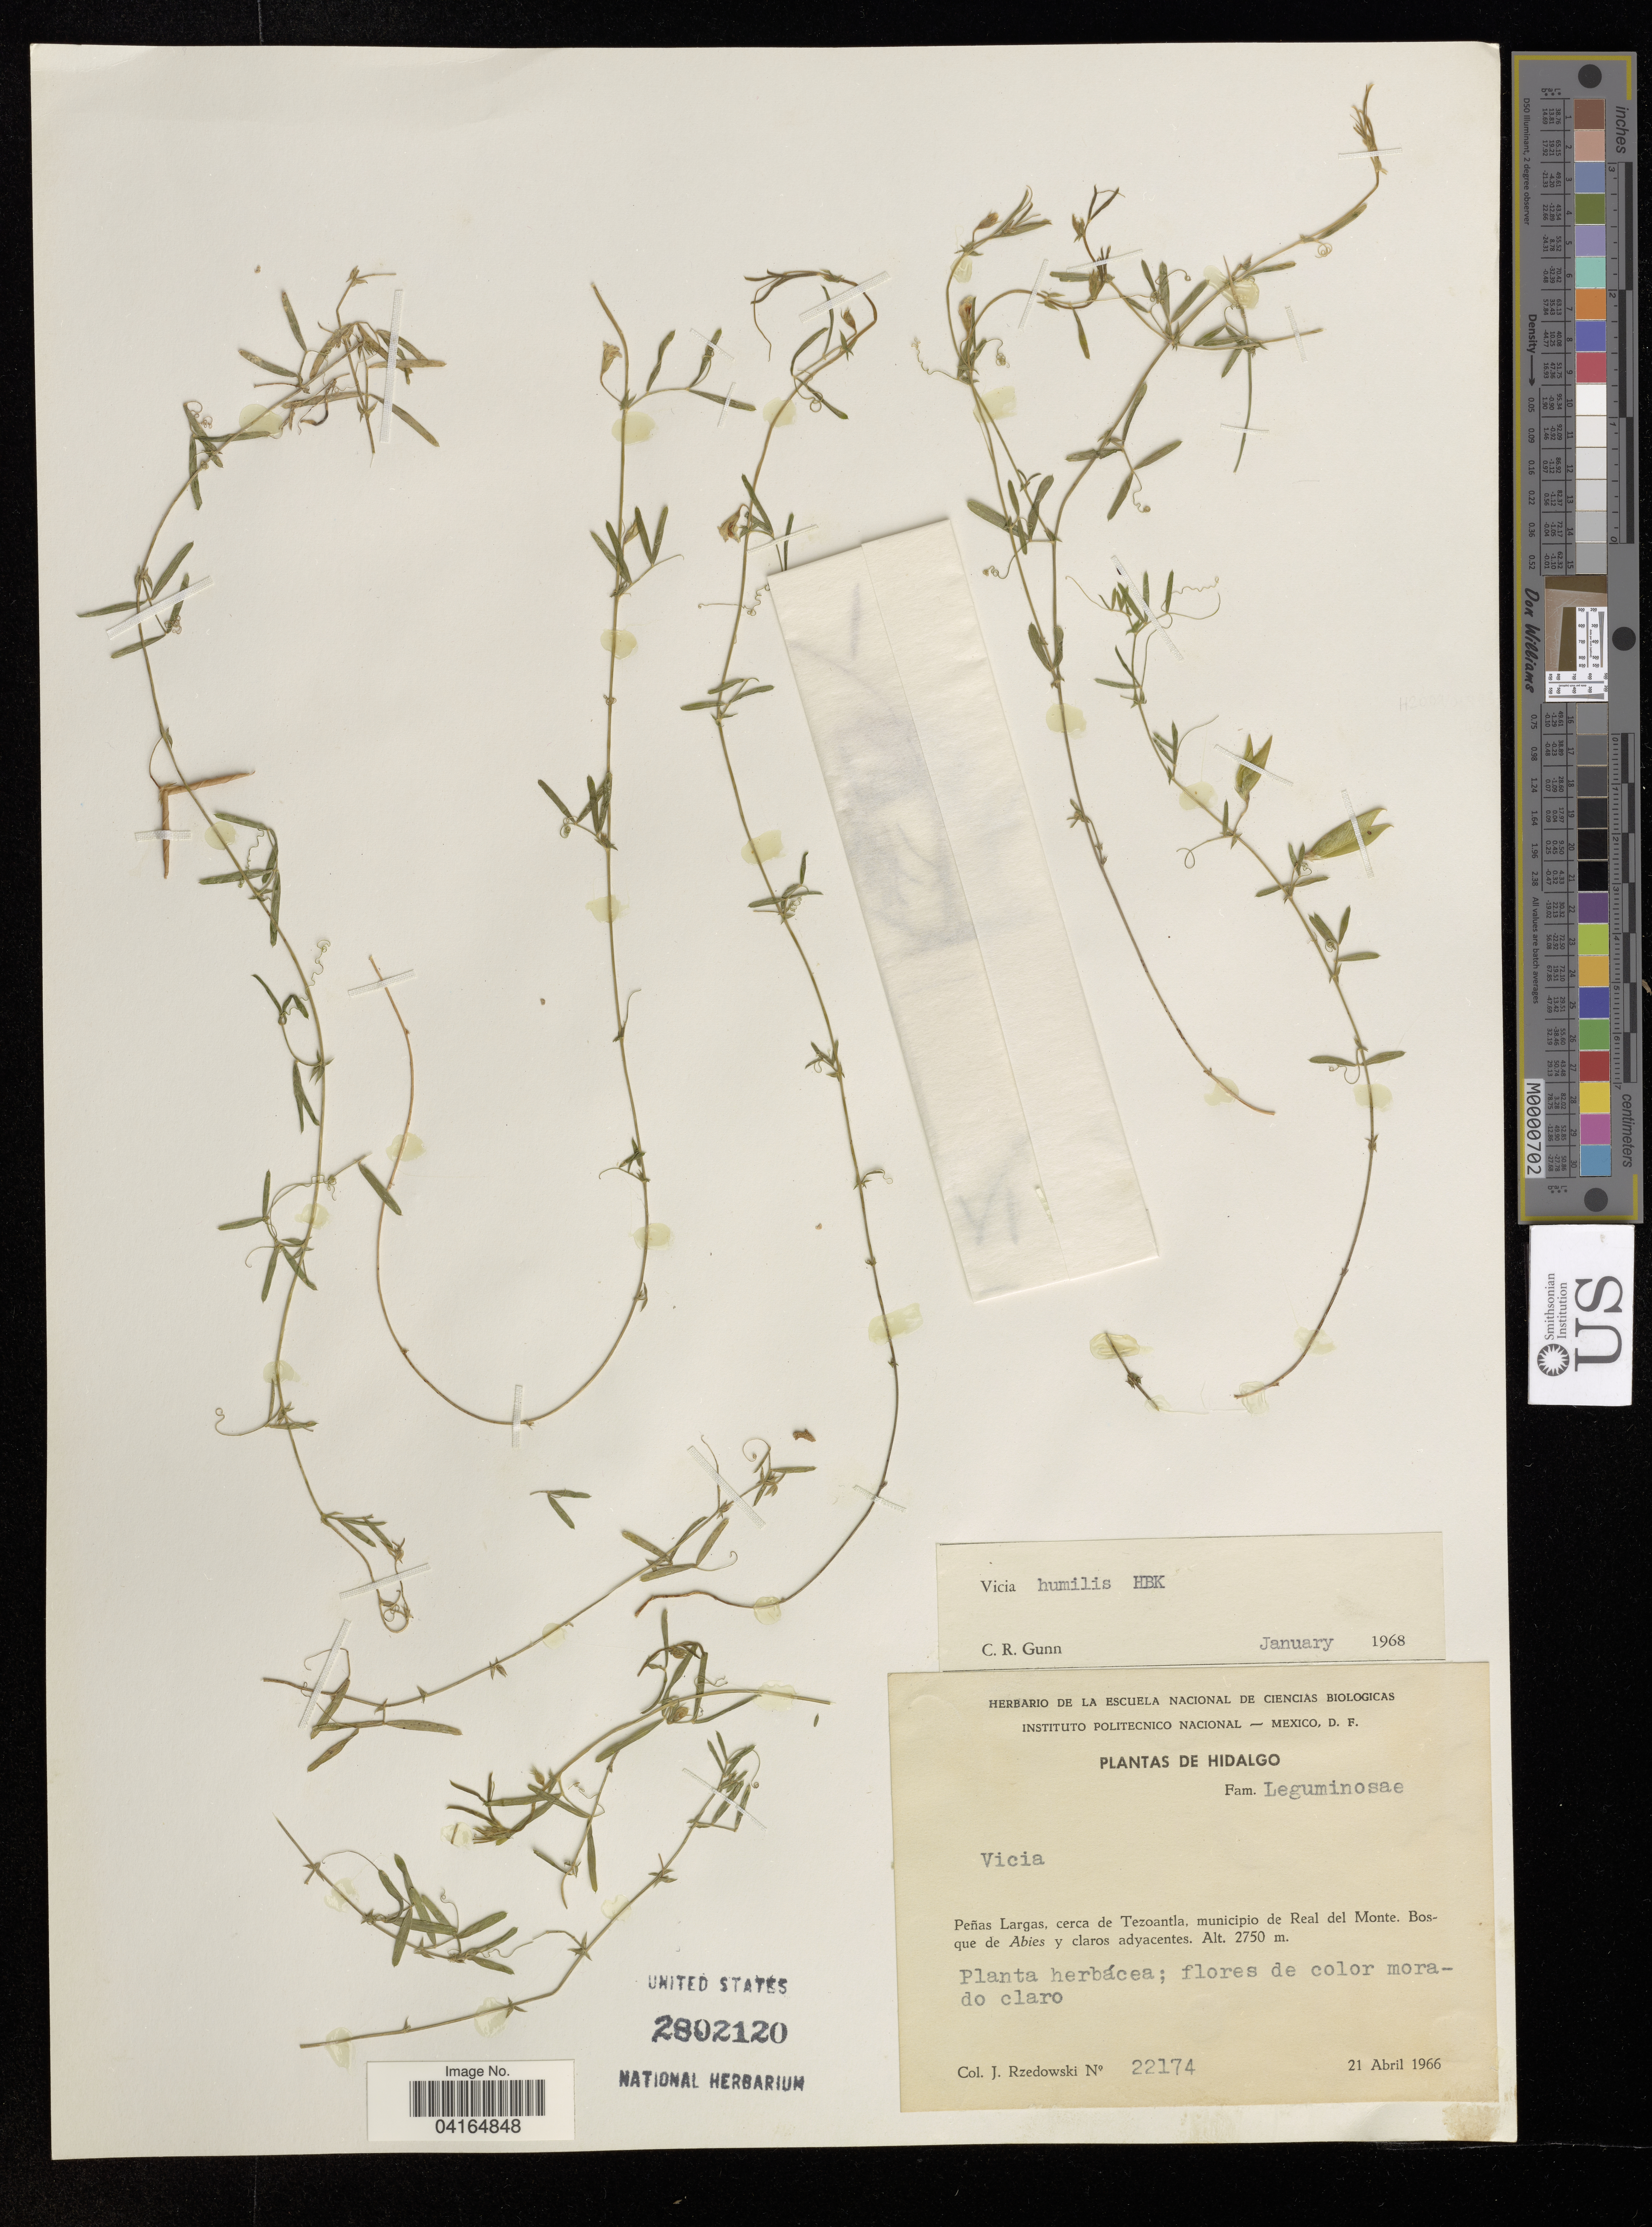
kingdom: Plantae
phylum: Tracheophyta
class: Magnoliopsida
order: Fabales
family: Fabaceae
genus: Vicia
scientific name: Vicia humilis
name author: Kunth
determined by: Hechenleitner, Paulina, RBG Edinburgh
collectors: J. Rzedowski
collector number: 22174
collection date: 1966-04-21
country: Mexico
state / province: Hidalgo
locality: Peñas Largas, cerca de Tezoantla, municipio de Real del Monte. Bosque de Abies y claros adyacentes.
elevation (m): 2750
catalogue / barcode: US 2802120